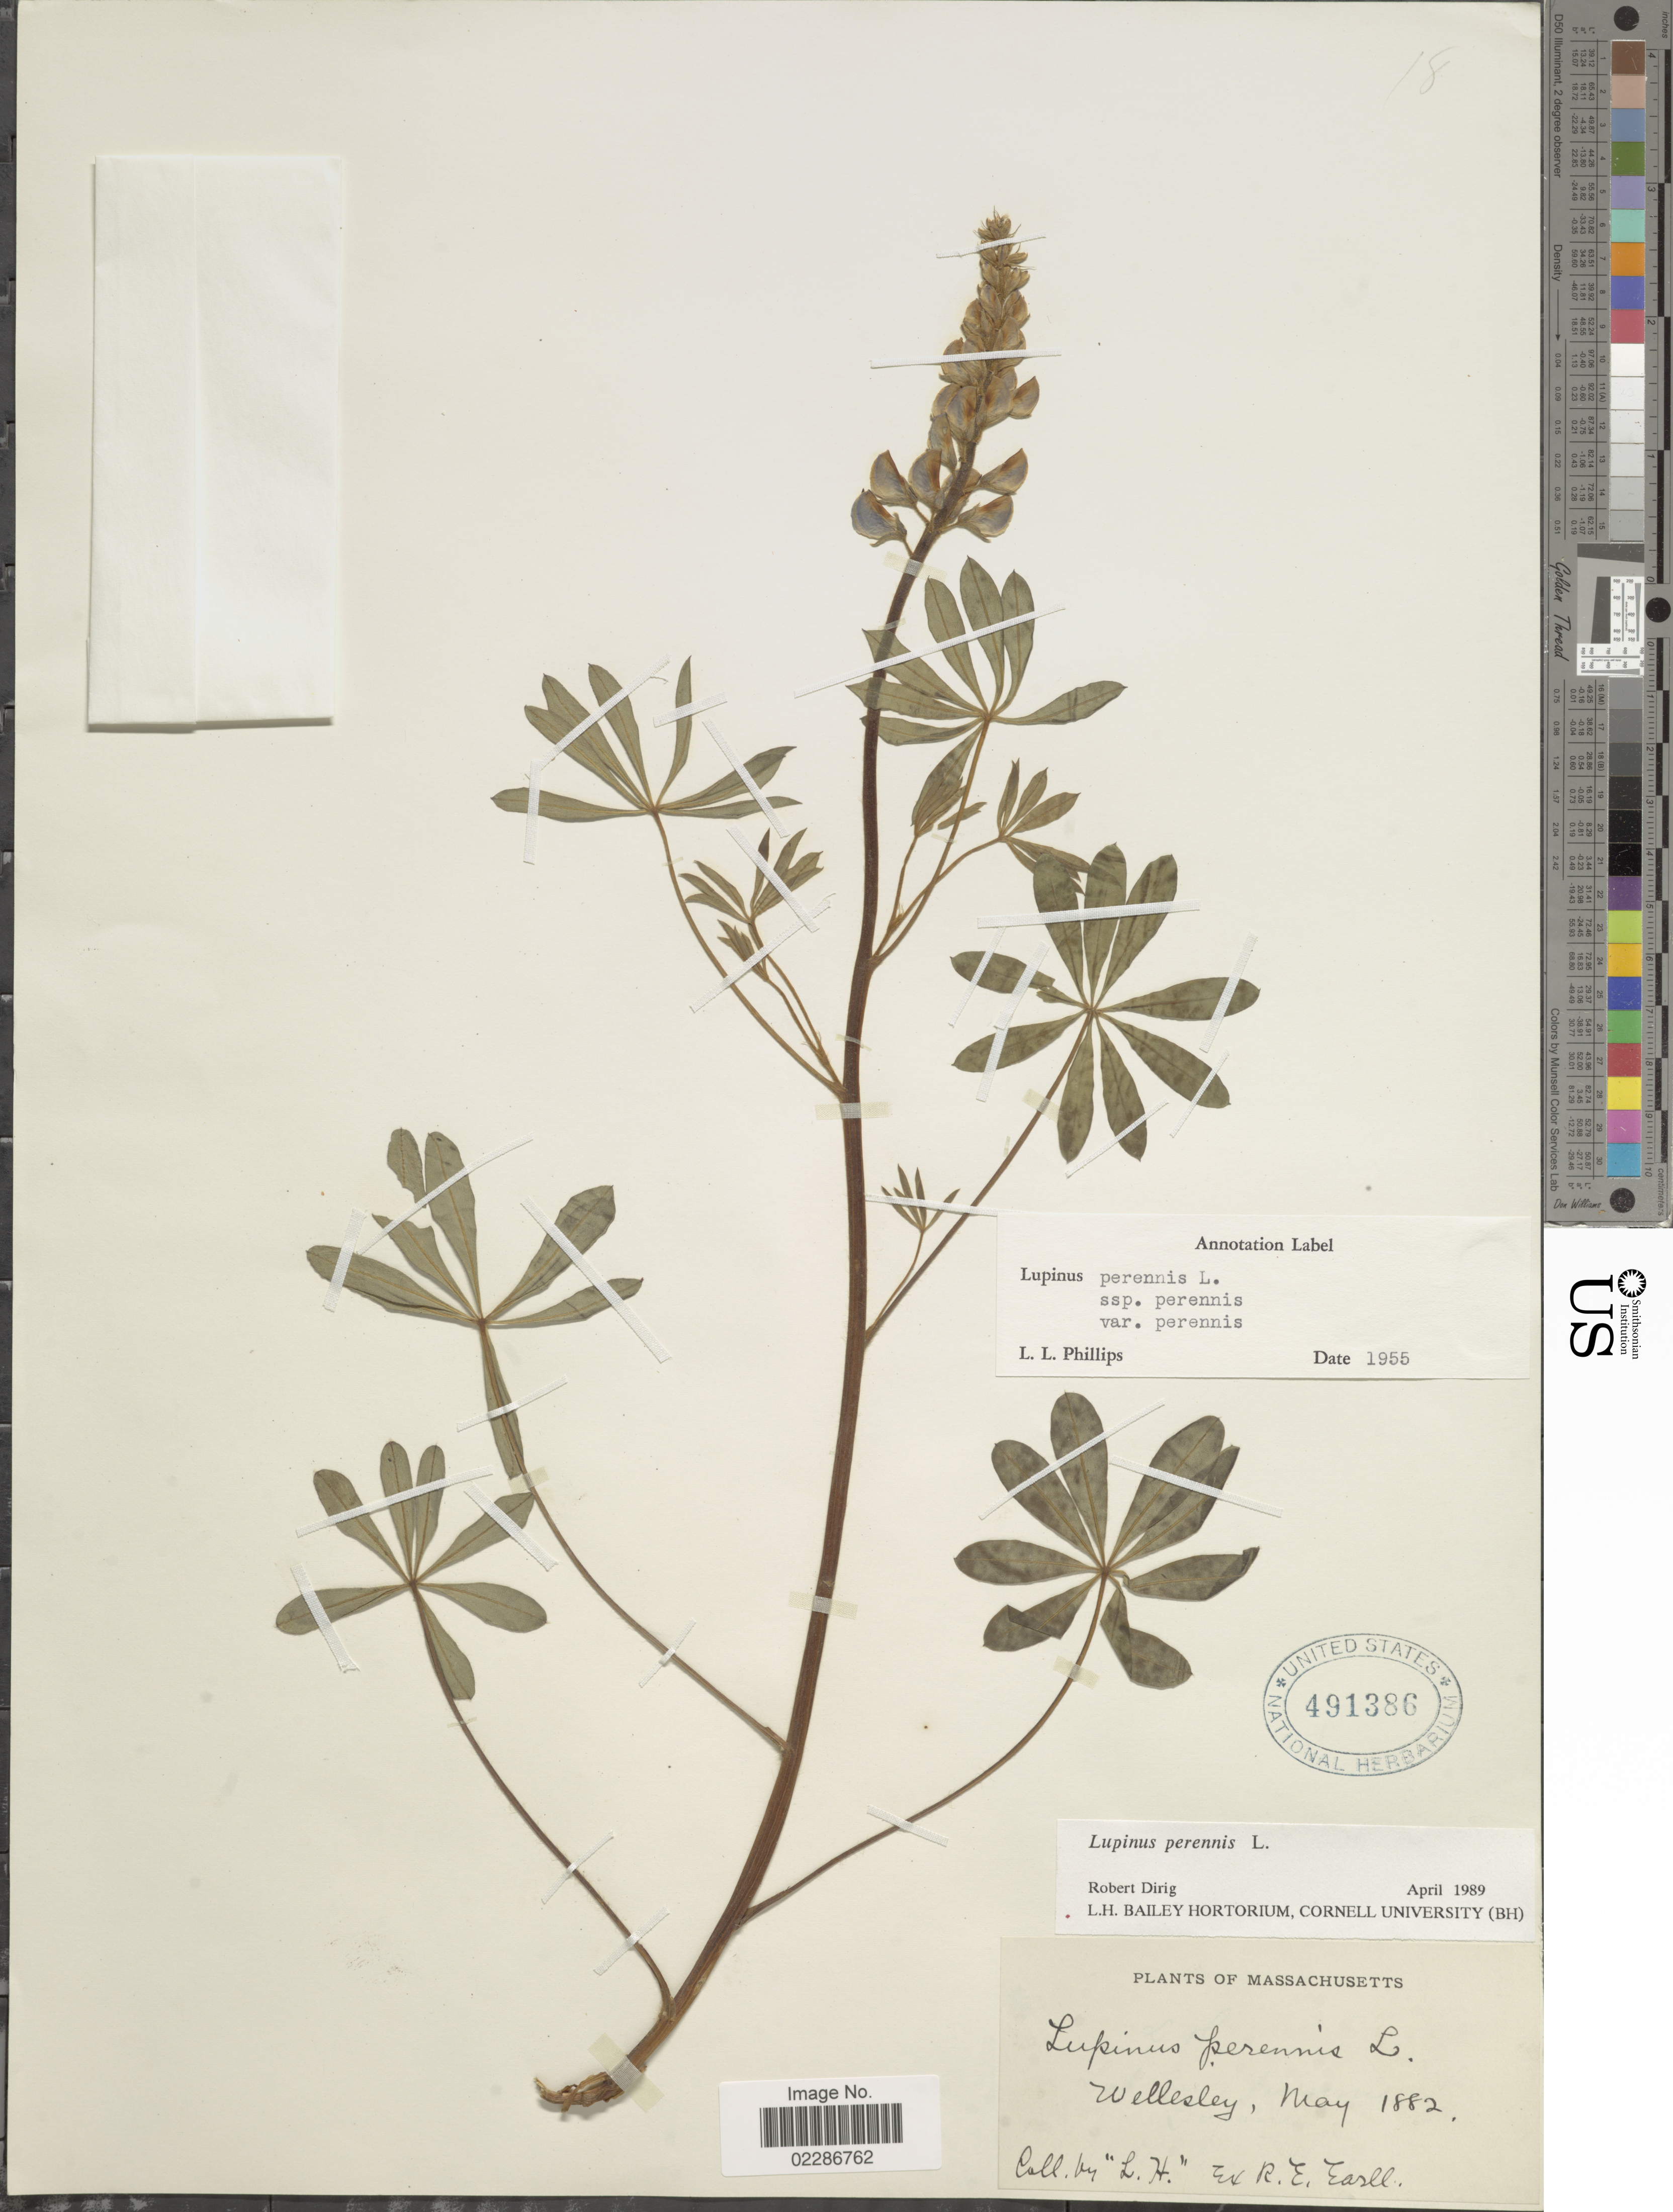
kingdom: Plantae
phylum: Tracheophyta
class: Magnoliopsida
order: Fabales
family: Fabaceae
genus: Lupinus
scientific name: Lupinus perennis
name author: L.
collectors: L. H.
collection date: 1882-05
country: United States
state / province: Massachusetts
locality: Wellesley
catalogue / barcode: US 491386